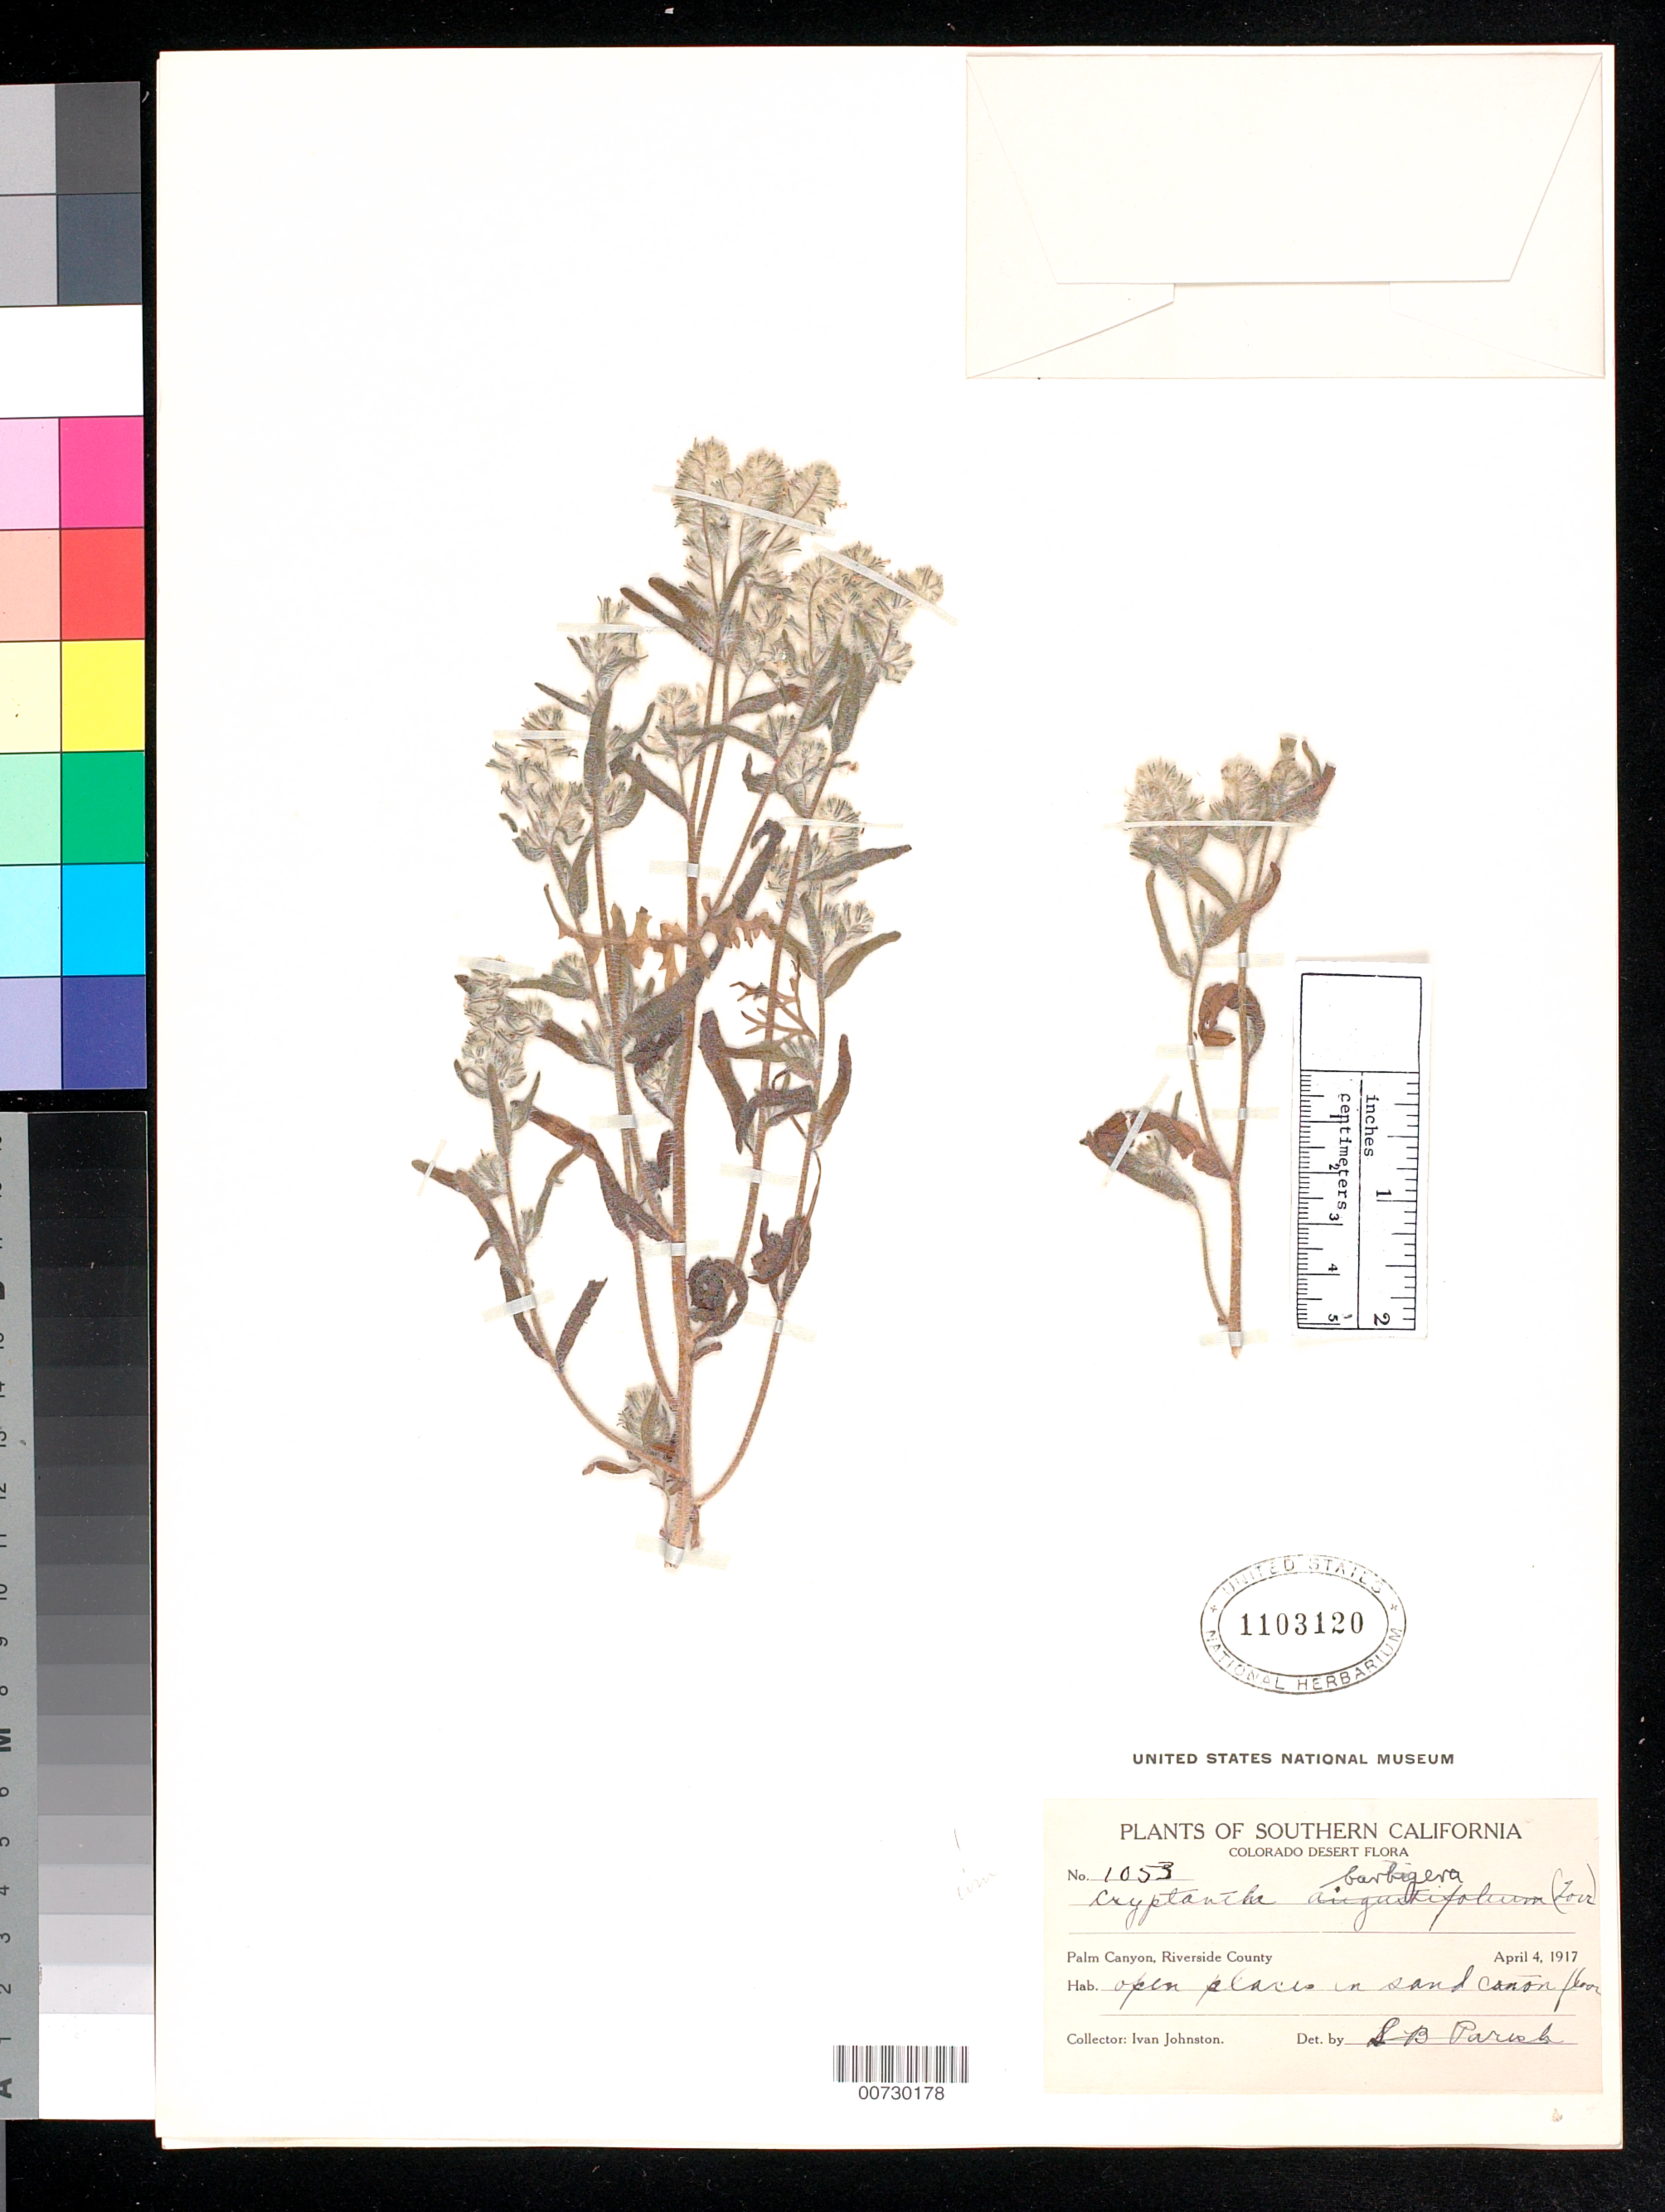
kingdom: Plantae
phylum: Tracheophyta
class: Magnoliopsida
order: Boraginales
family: Boraginaceae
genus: Cryptantha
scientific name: Cryptantha barbigera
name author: (A. Gray) Greene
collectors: I. Johnston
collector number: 1053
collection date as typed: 4 Apr 1917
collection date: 1917-04-04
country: United States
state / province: California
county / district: Riverside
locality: Palm Canyon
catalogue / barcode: US 1103120